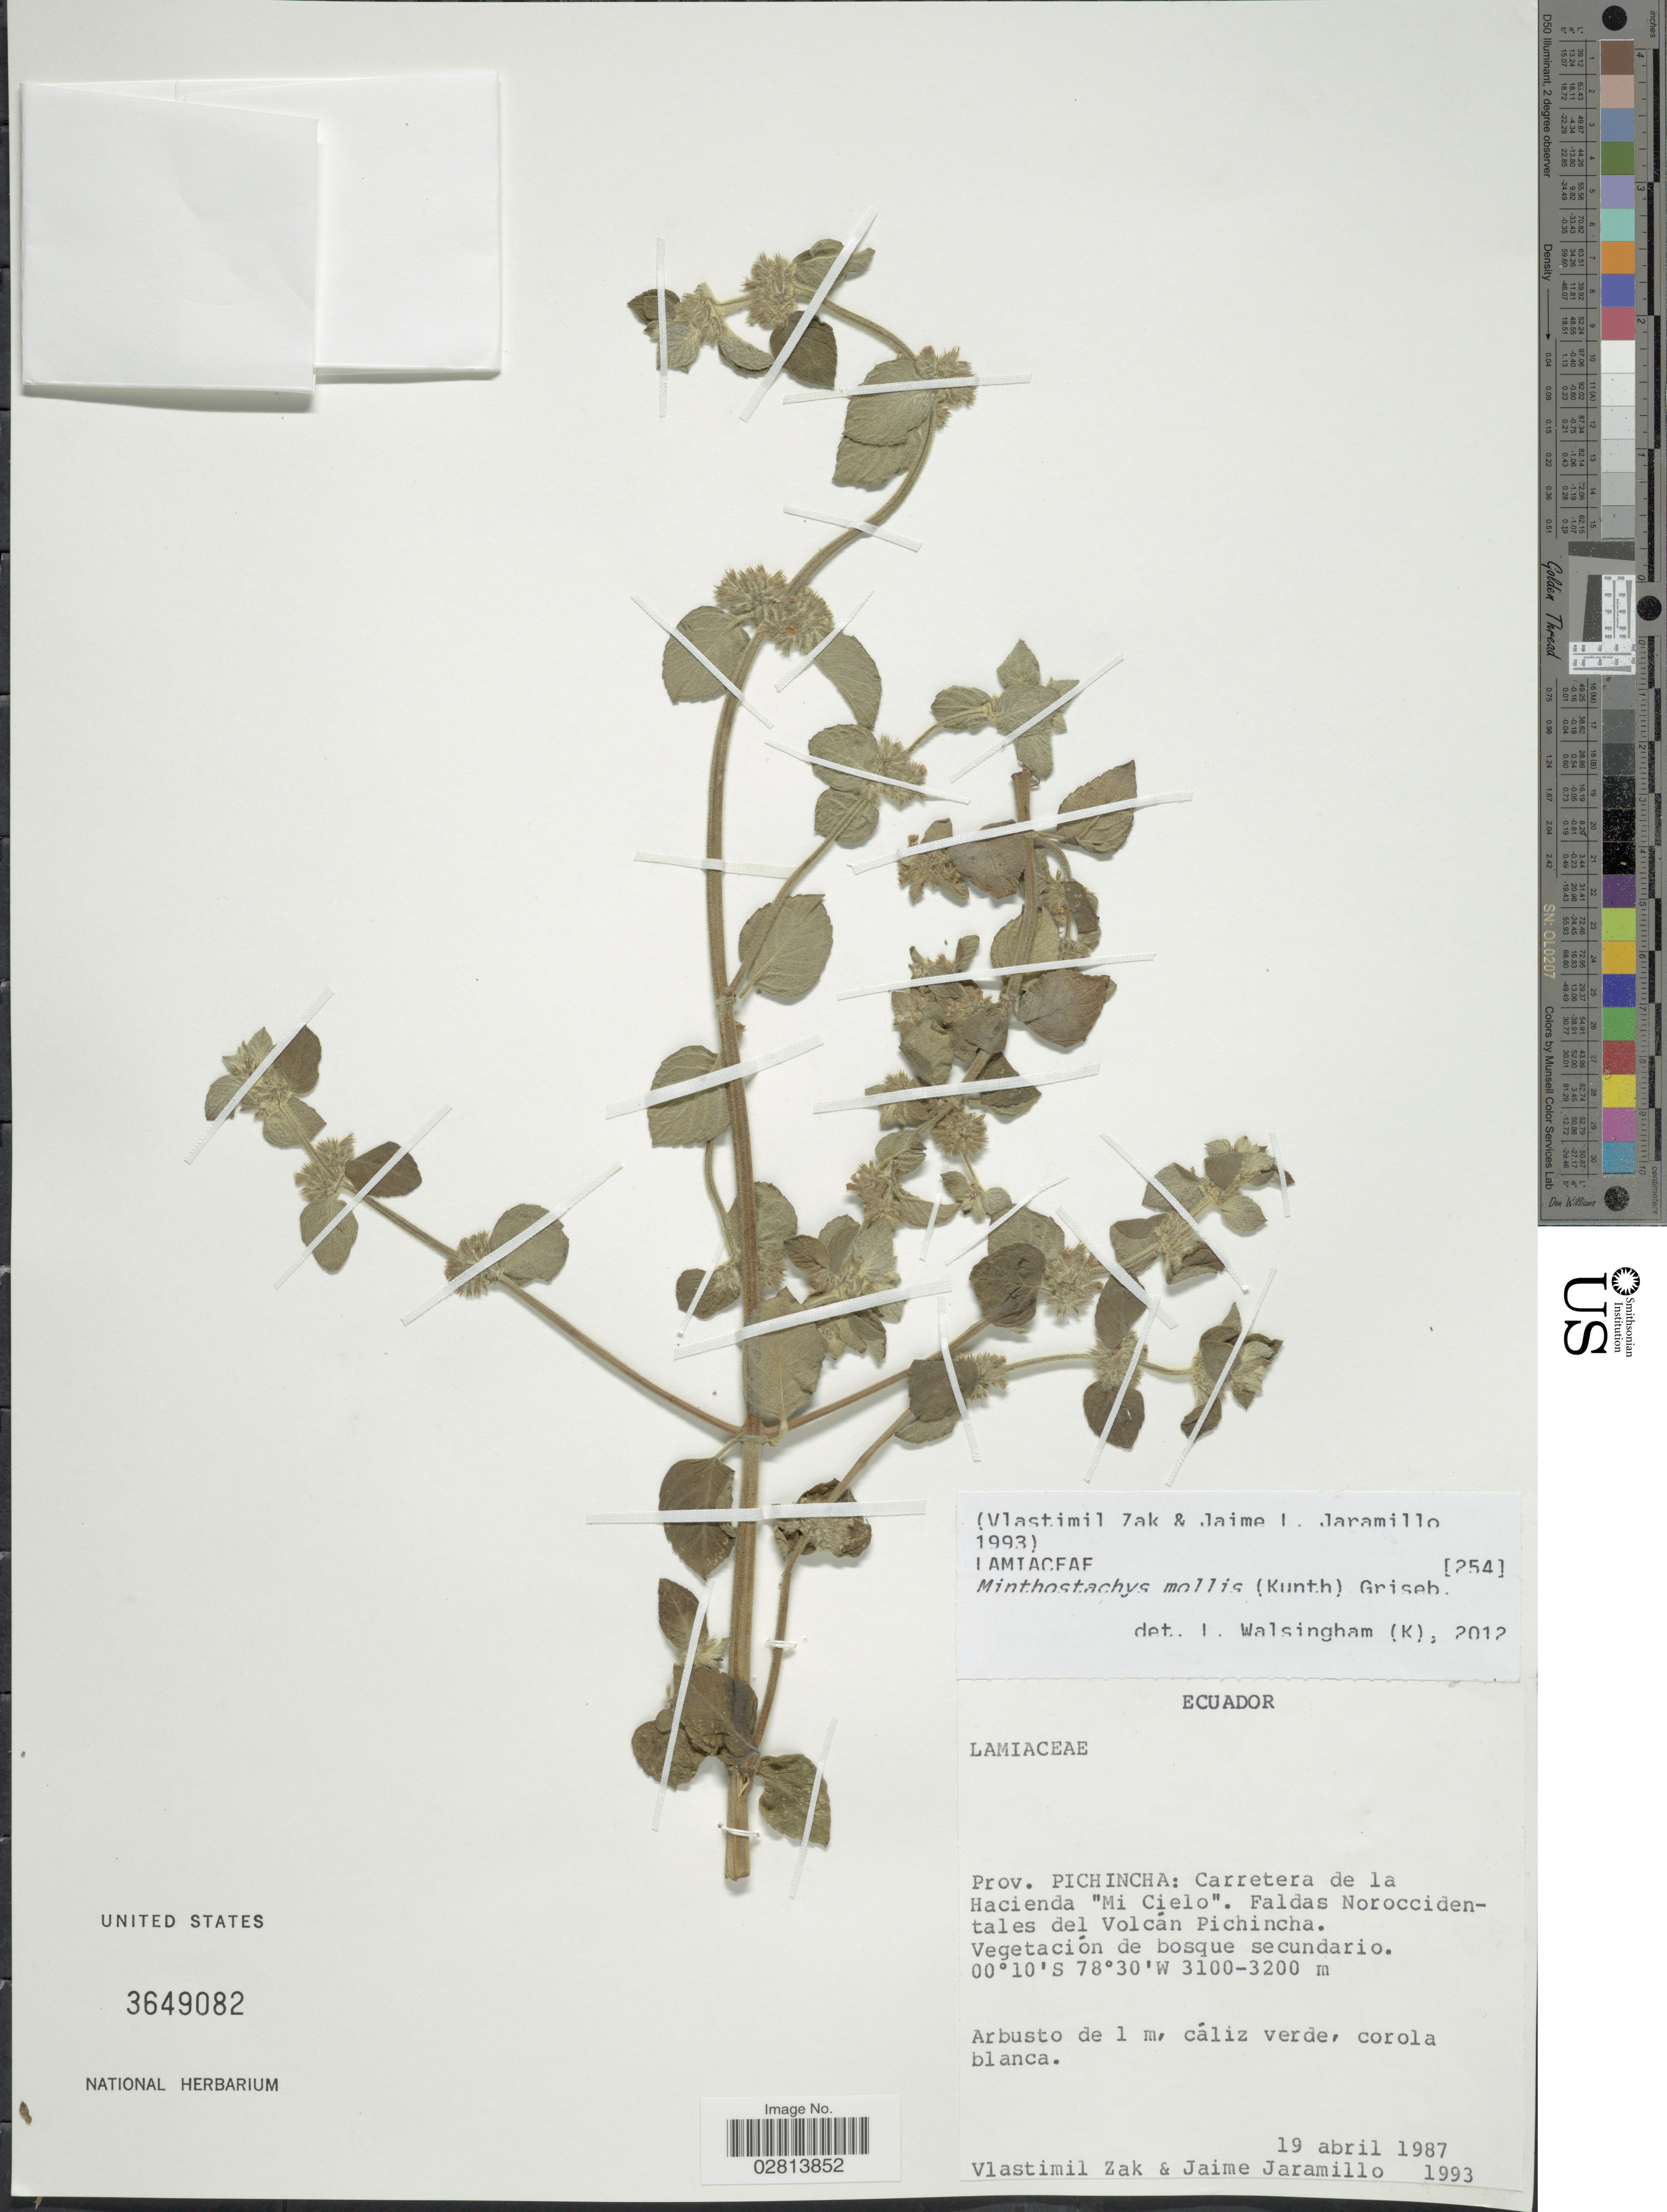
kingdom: Plantae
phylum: Tracheophyta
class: Magnoliopsida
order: Lamiales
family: Lamiaceae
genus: Minthostachys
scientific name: Minthostachys mollis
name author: (Kunth) Griseb.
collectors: V. Zak & J. Jaramillo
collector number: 1993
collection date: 1987-04-19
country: Ecuador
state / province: Pichincha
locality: Carretera de la Hacienda "Mi Cielo". Faldas Noroccidentales del Volcan Pichincha.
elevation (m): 3100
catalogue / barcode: US 3649082